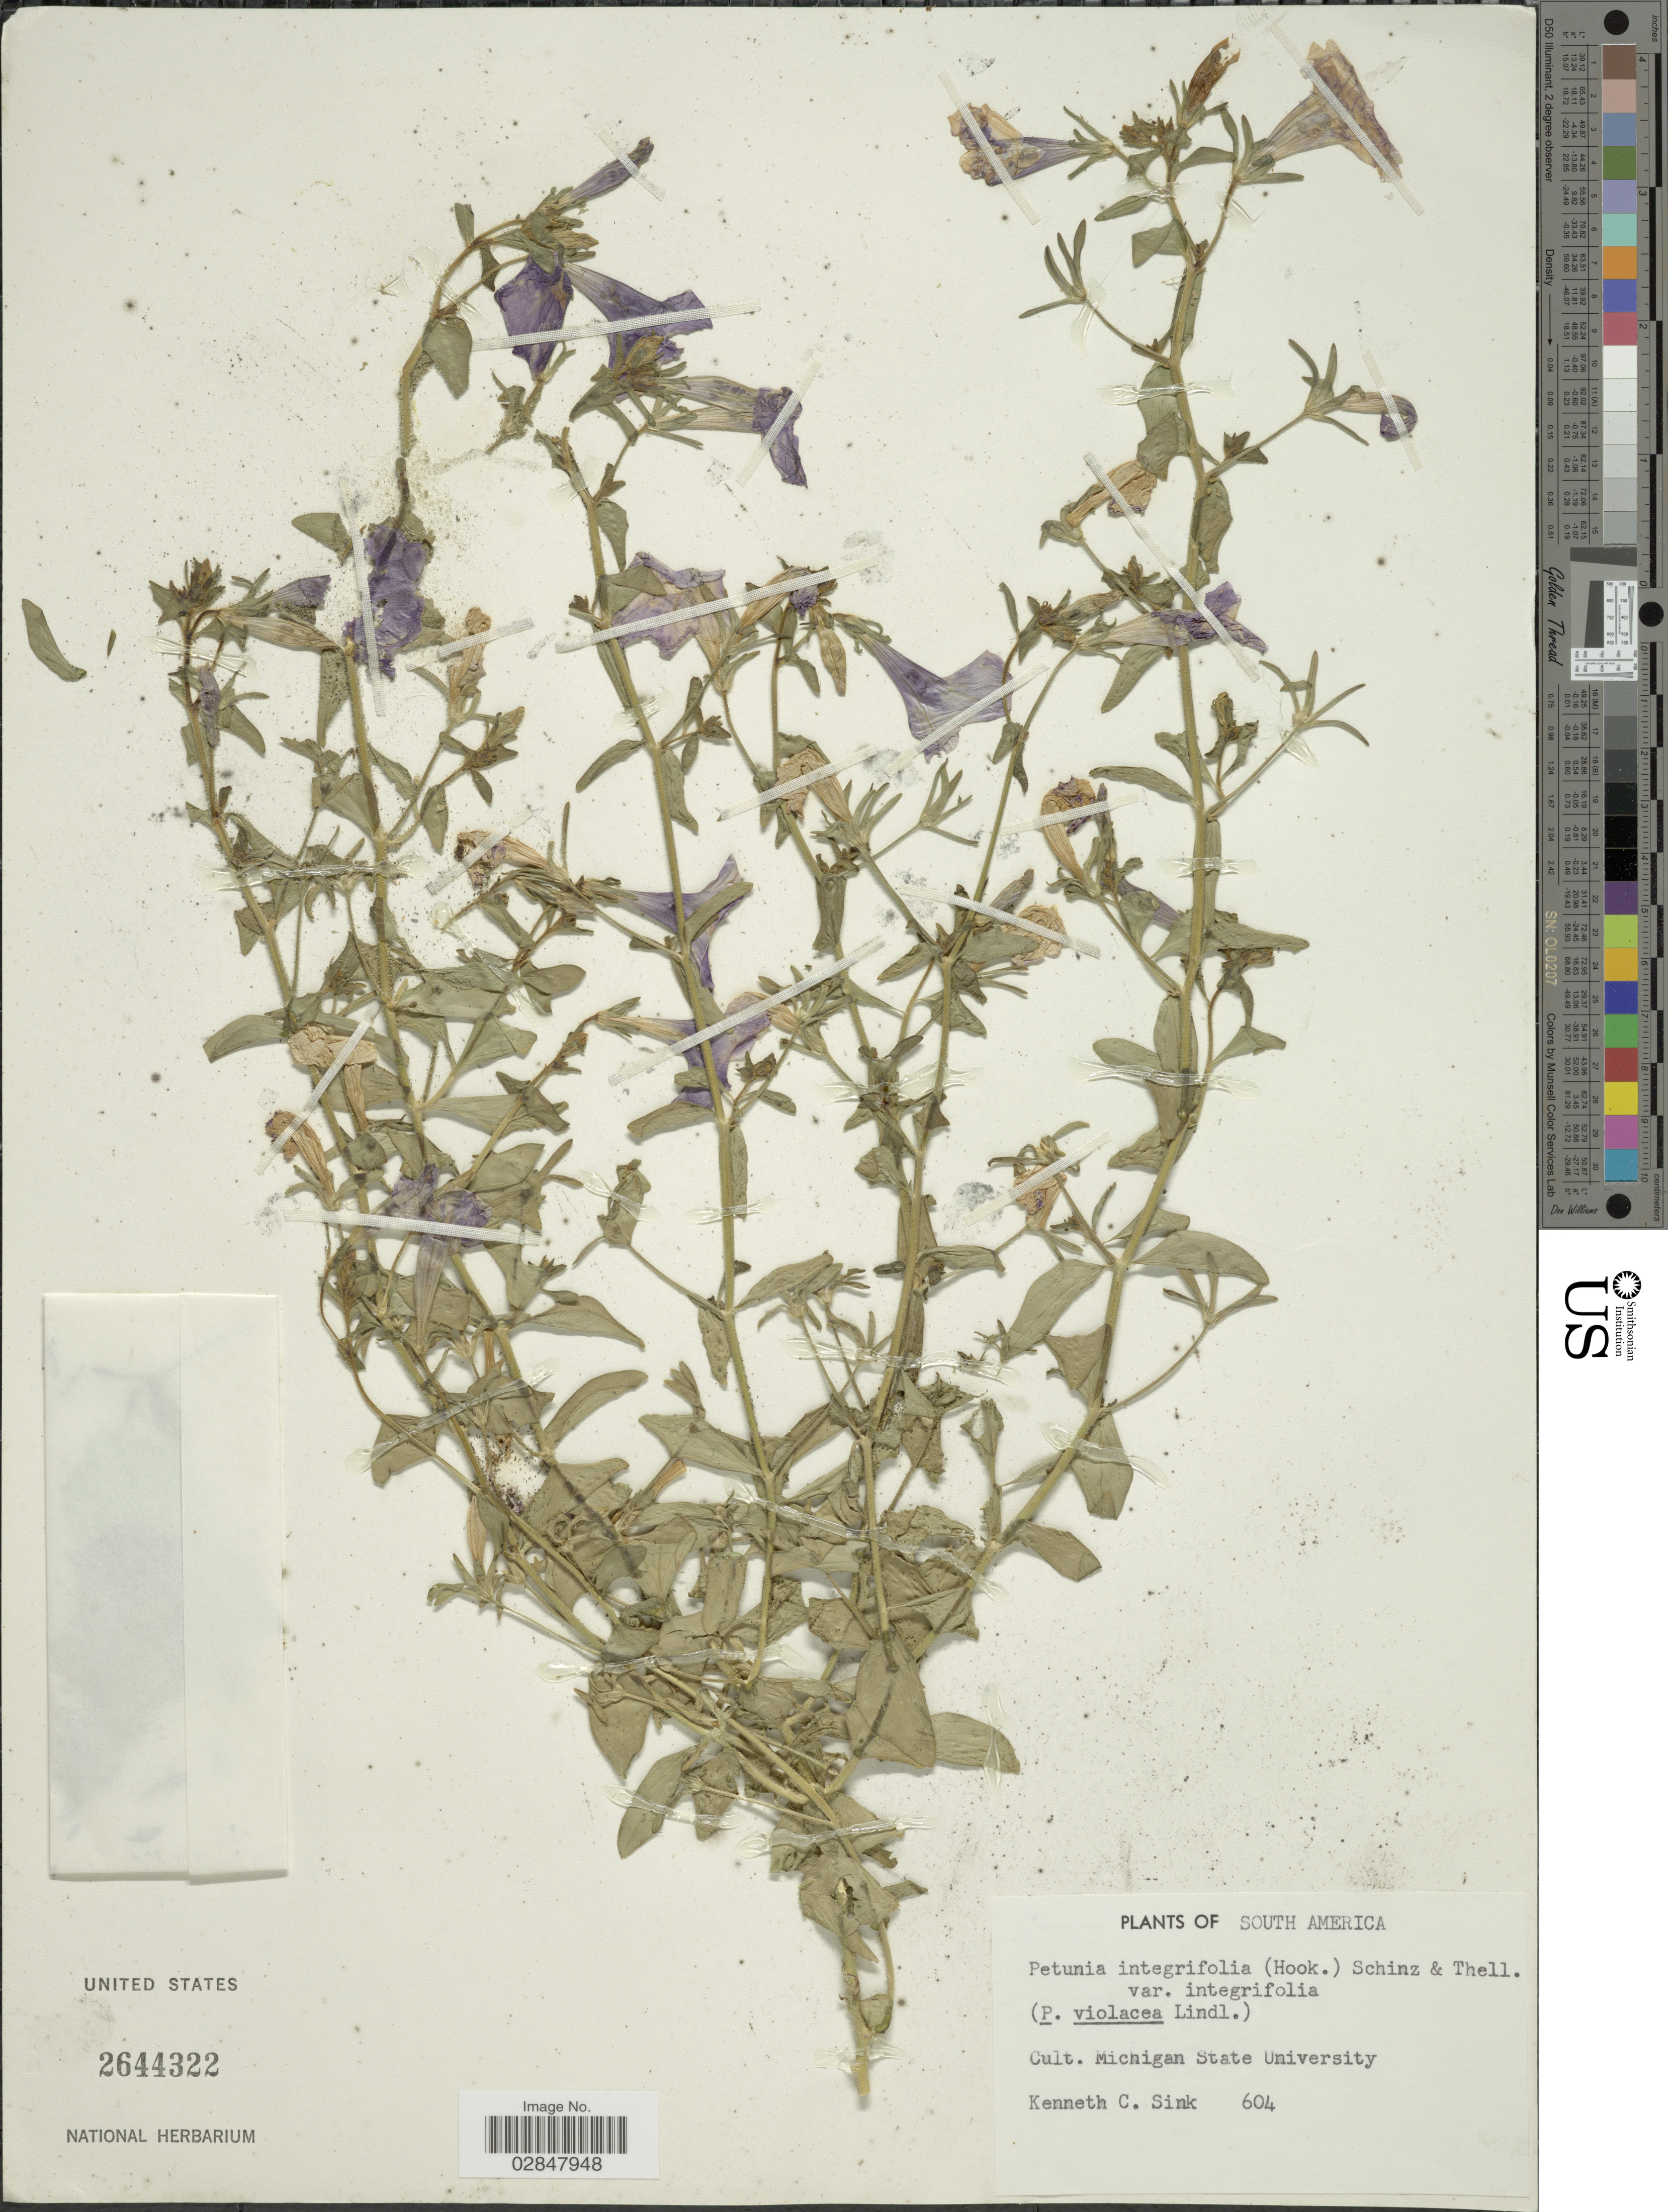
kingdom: Plantae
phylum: Tracheophyta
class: Magnoliopsida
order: Solanales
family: Solanaceae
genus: Petunia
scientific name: Petunia integrifolia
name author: (Hook.) Schinz & Thell.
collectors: K. Sink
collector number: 604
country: United States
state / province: Michigan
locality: Michigan State University.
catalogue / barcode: US 2644322